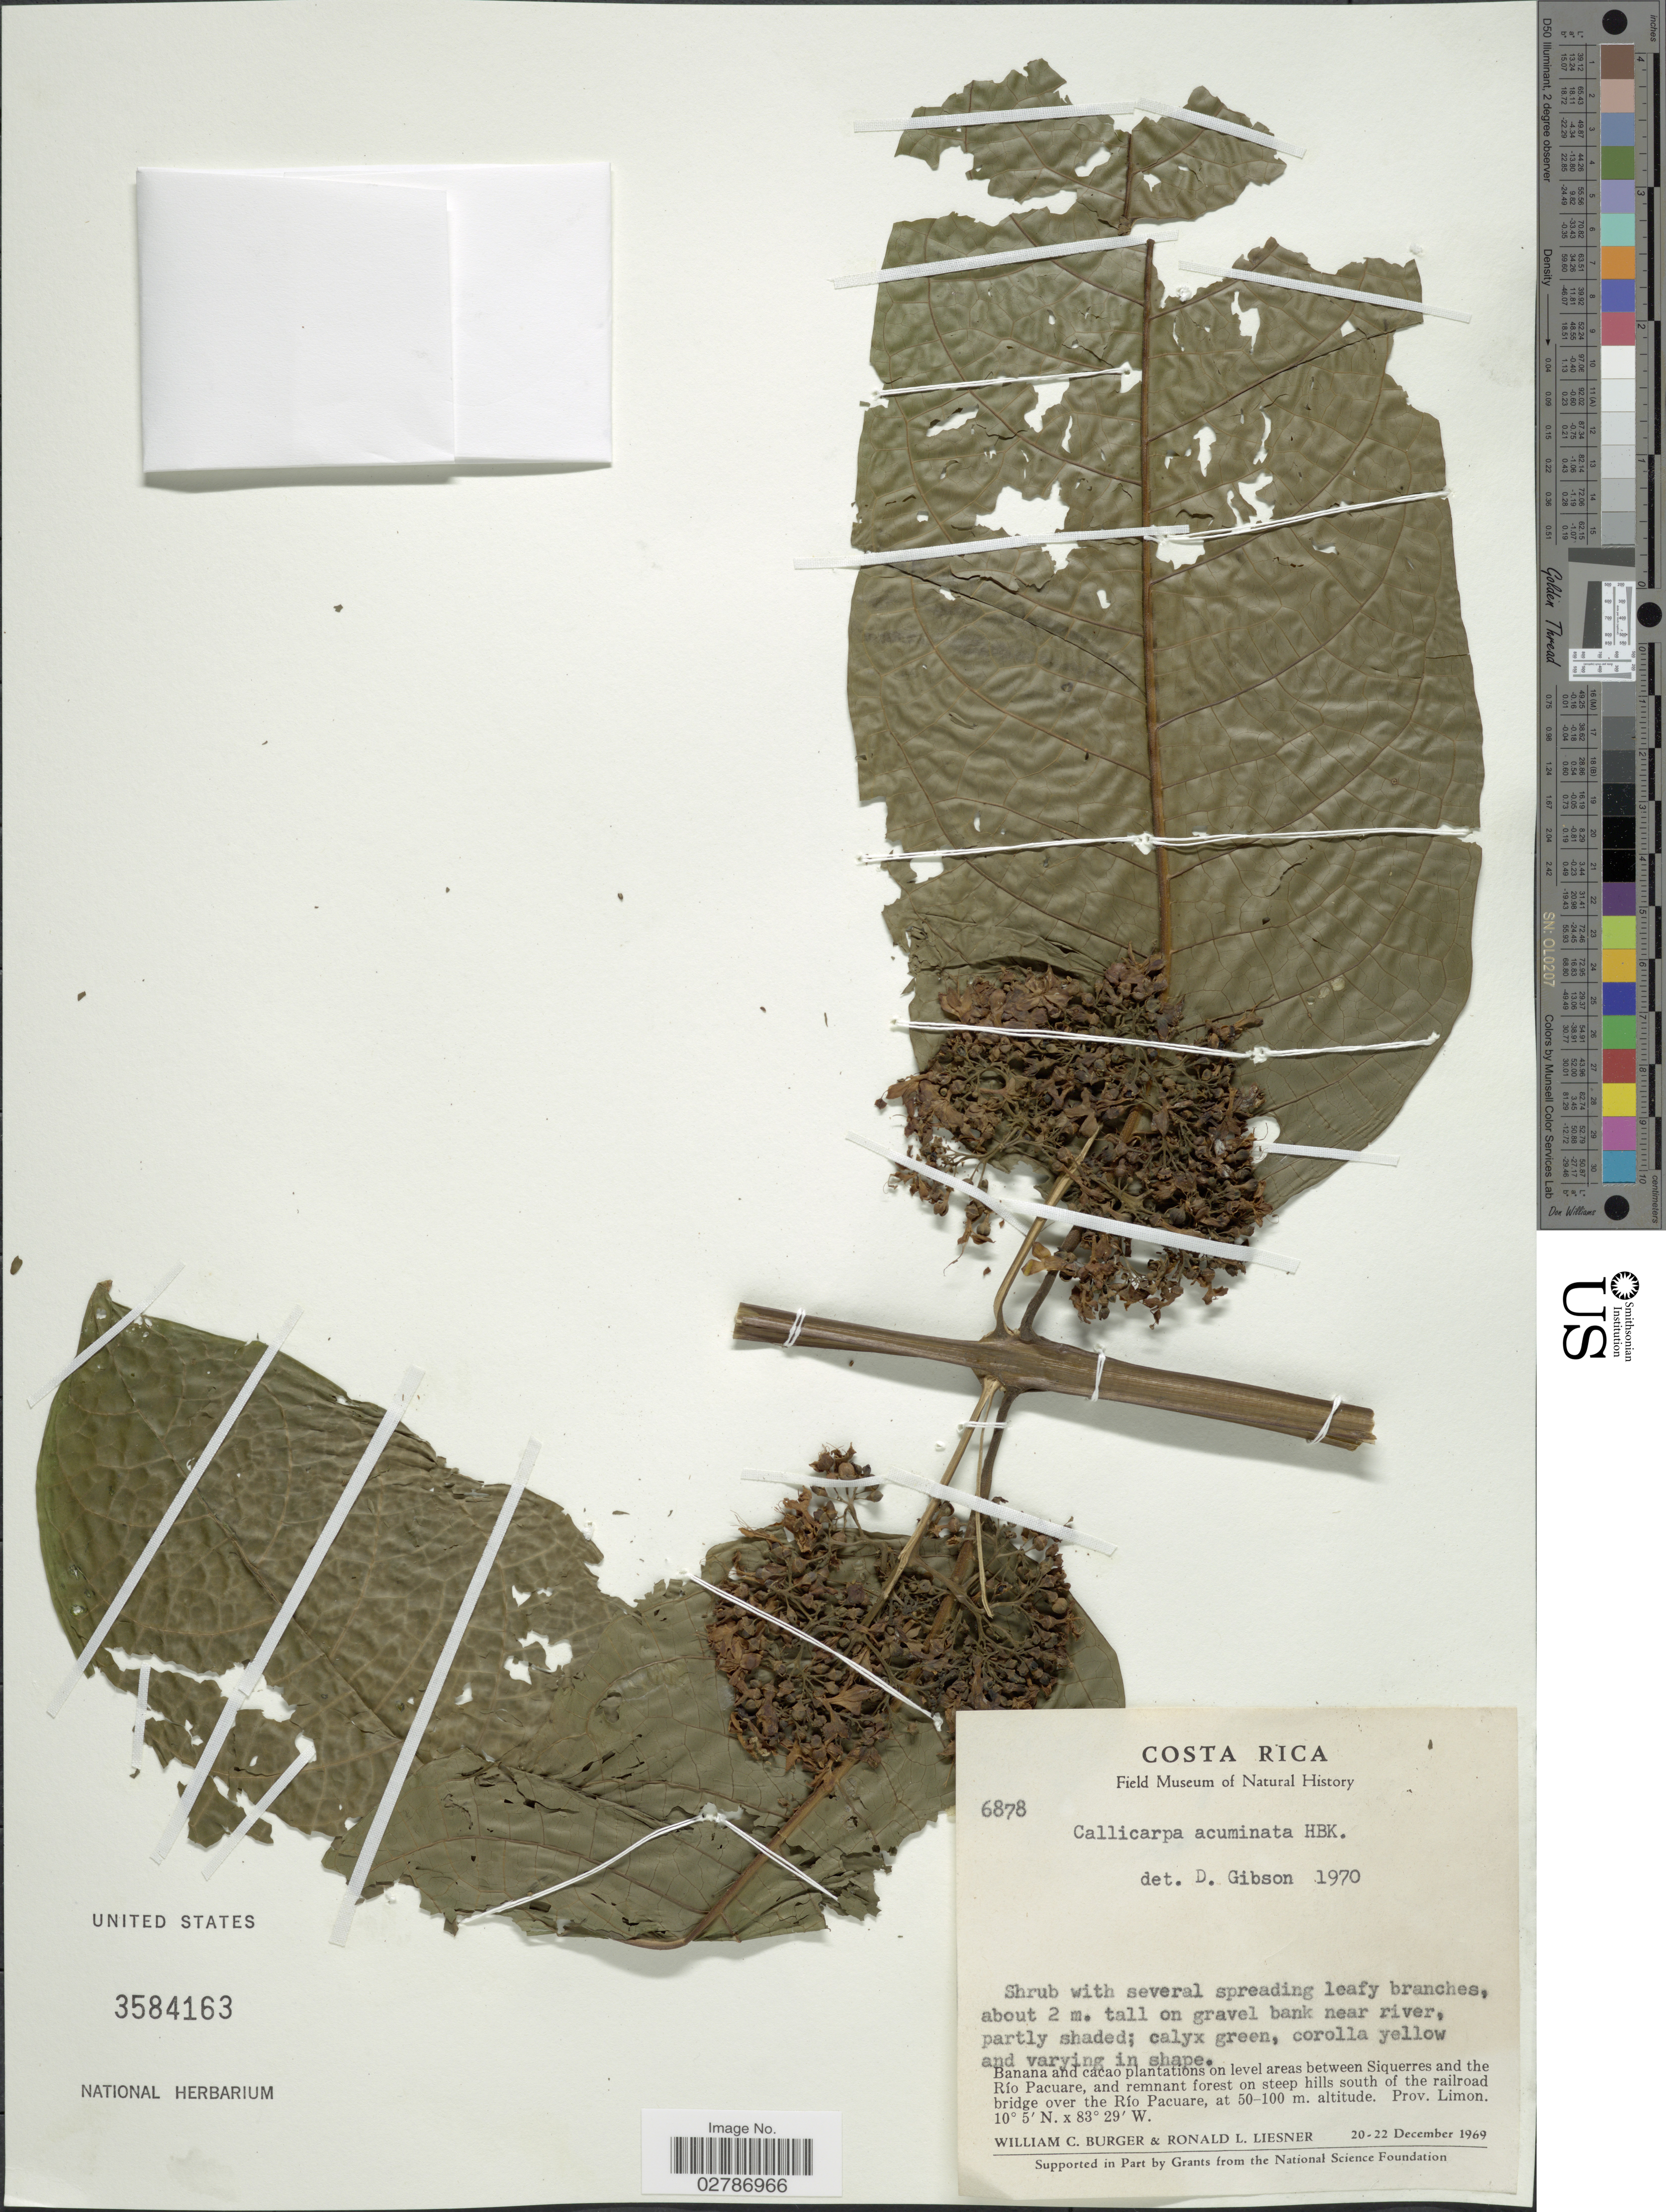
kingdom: Plantae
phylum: Tracheophyta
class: Magnoliopsida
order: Lamiales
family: Lamiaceae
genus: Callicarpa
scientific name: Callicarpa acuminata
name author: Kunth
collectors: W. Burger & R. L. Liesner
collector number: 6878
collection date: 1969-12-20/1969-12-22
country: Costa Rica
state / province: Limón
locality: Banana and cacao plantations on level areas between Siquerres and the Río Pacuare, and remnant forest o steep hills south of the railroad bridge over the Río Pacuare.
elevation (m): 50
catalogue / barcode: US 3584163